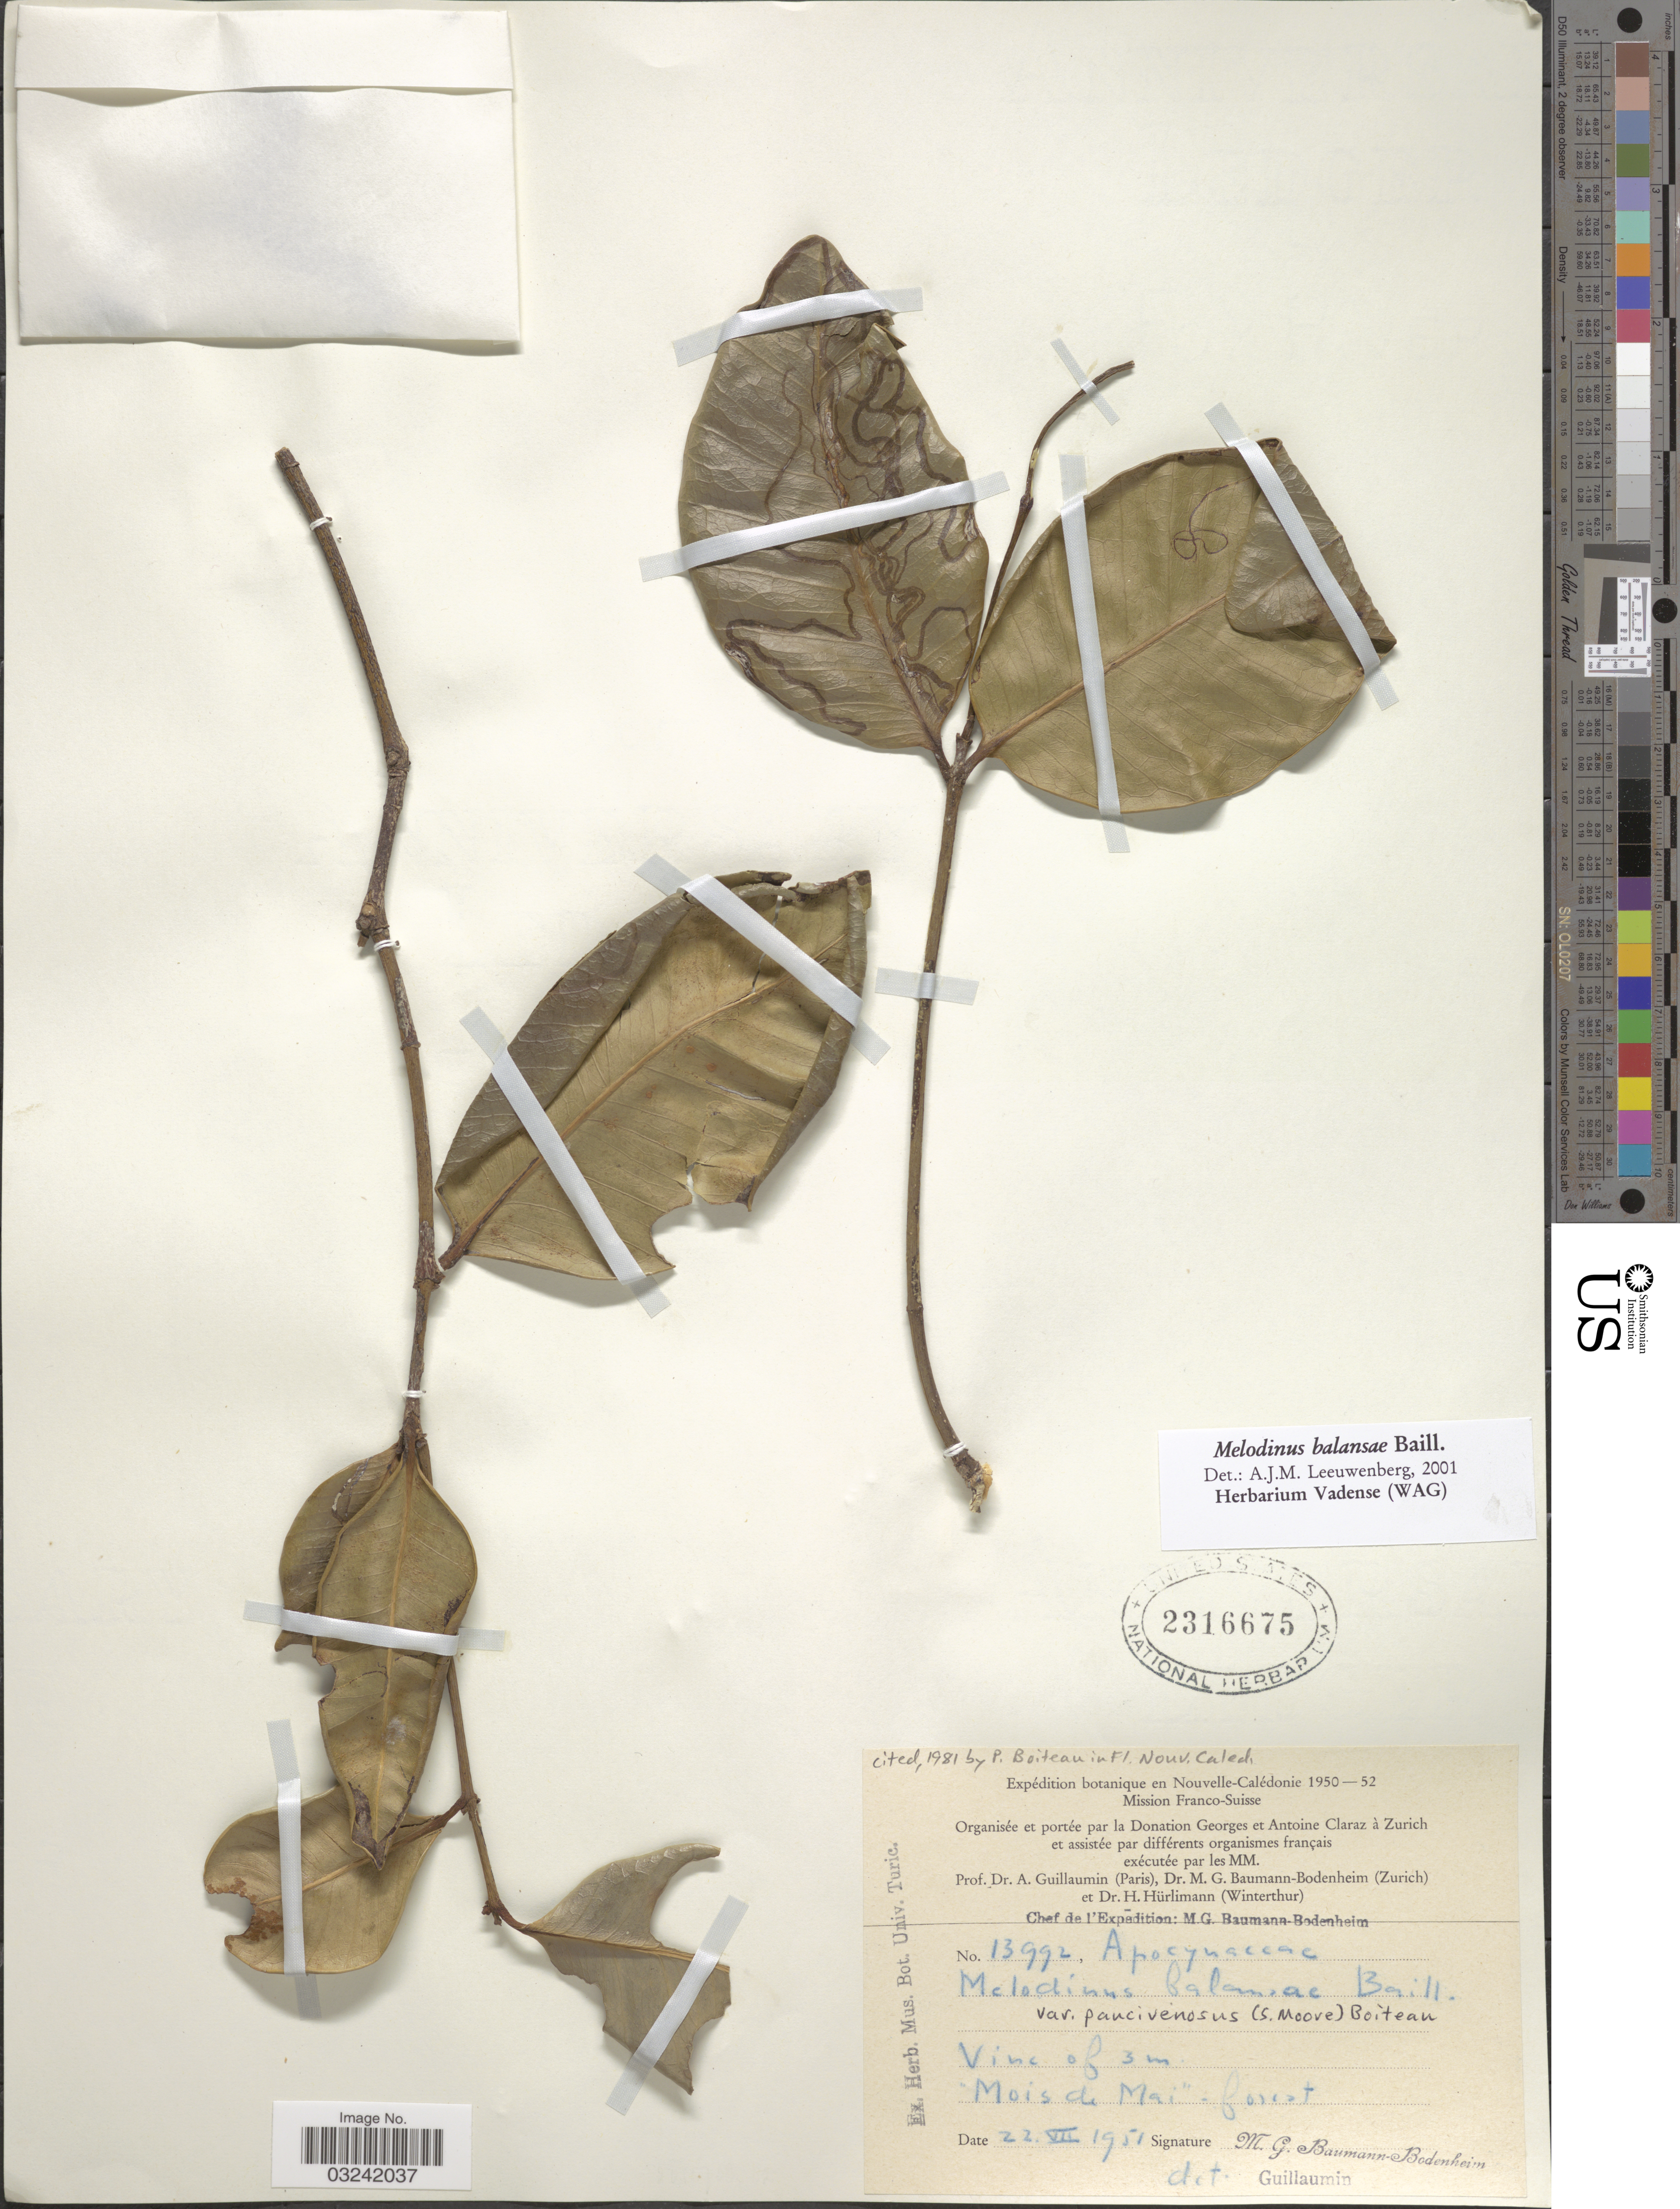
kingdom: Plantae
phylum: Tracheophyta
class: Magnoliopsida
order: Gentianales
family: Apocynaceae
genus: Melodinus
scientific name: Melodinus balansae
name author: Baill.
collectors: M. G. Baumann-Bodenheim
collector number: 13992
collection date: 1951-07-22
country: New Caledonia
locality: Nouvelle-Calédonie, "Mois de Mai".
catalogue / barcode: US 2316675